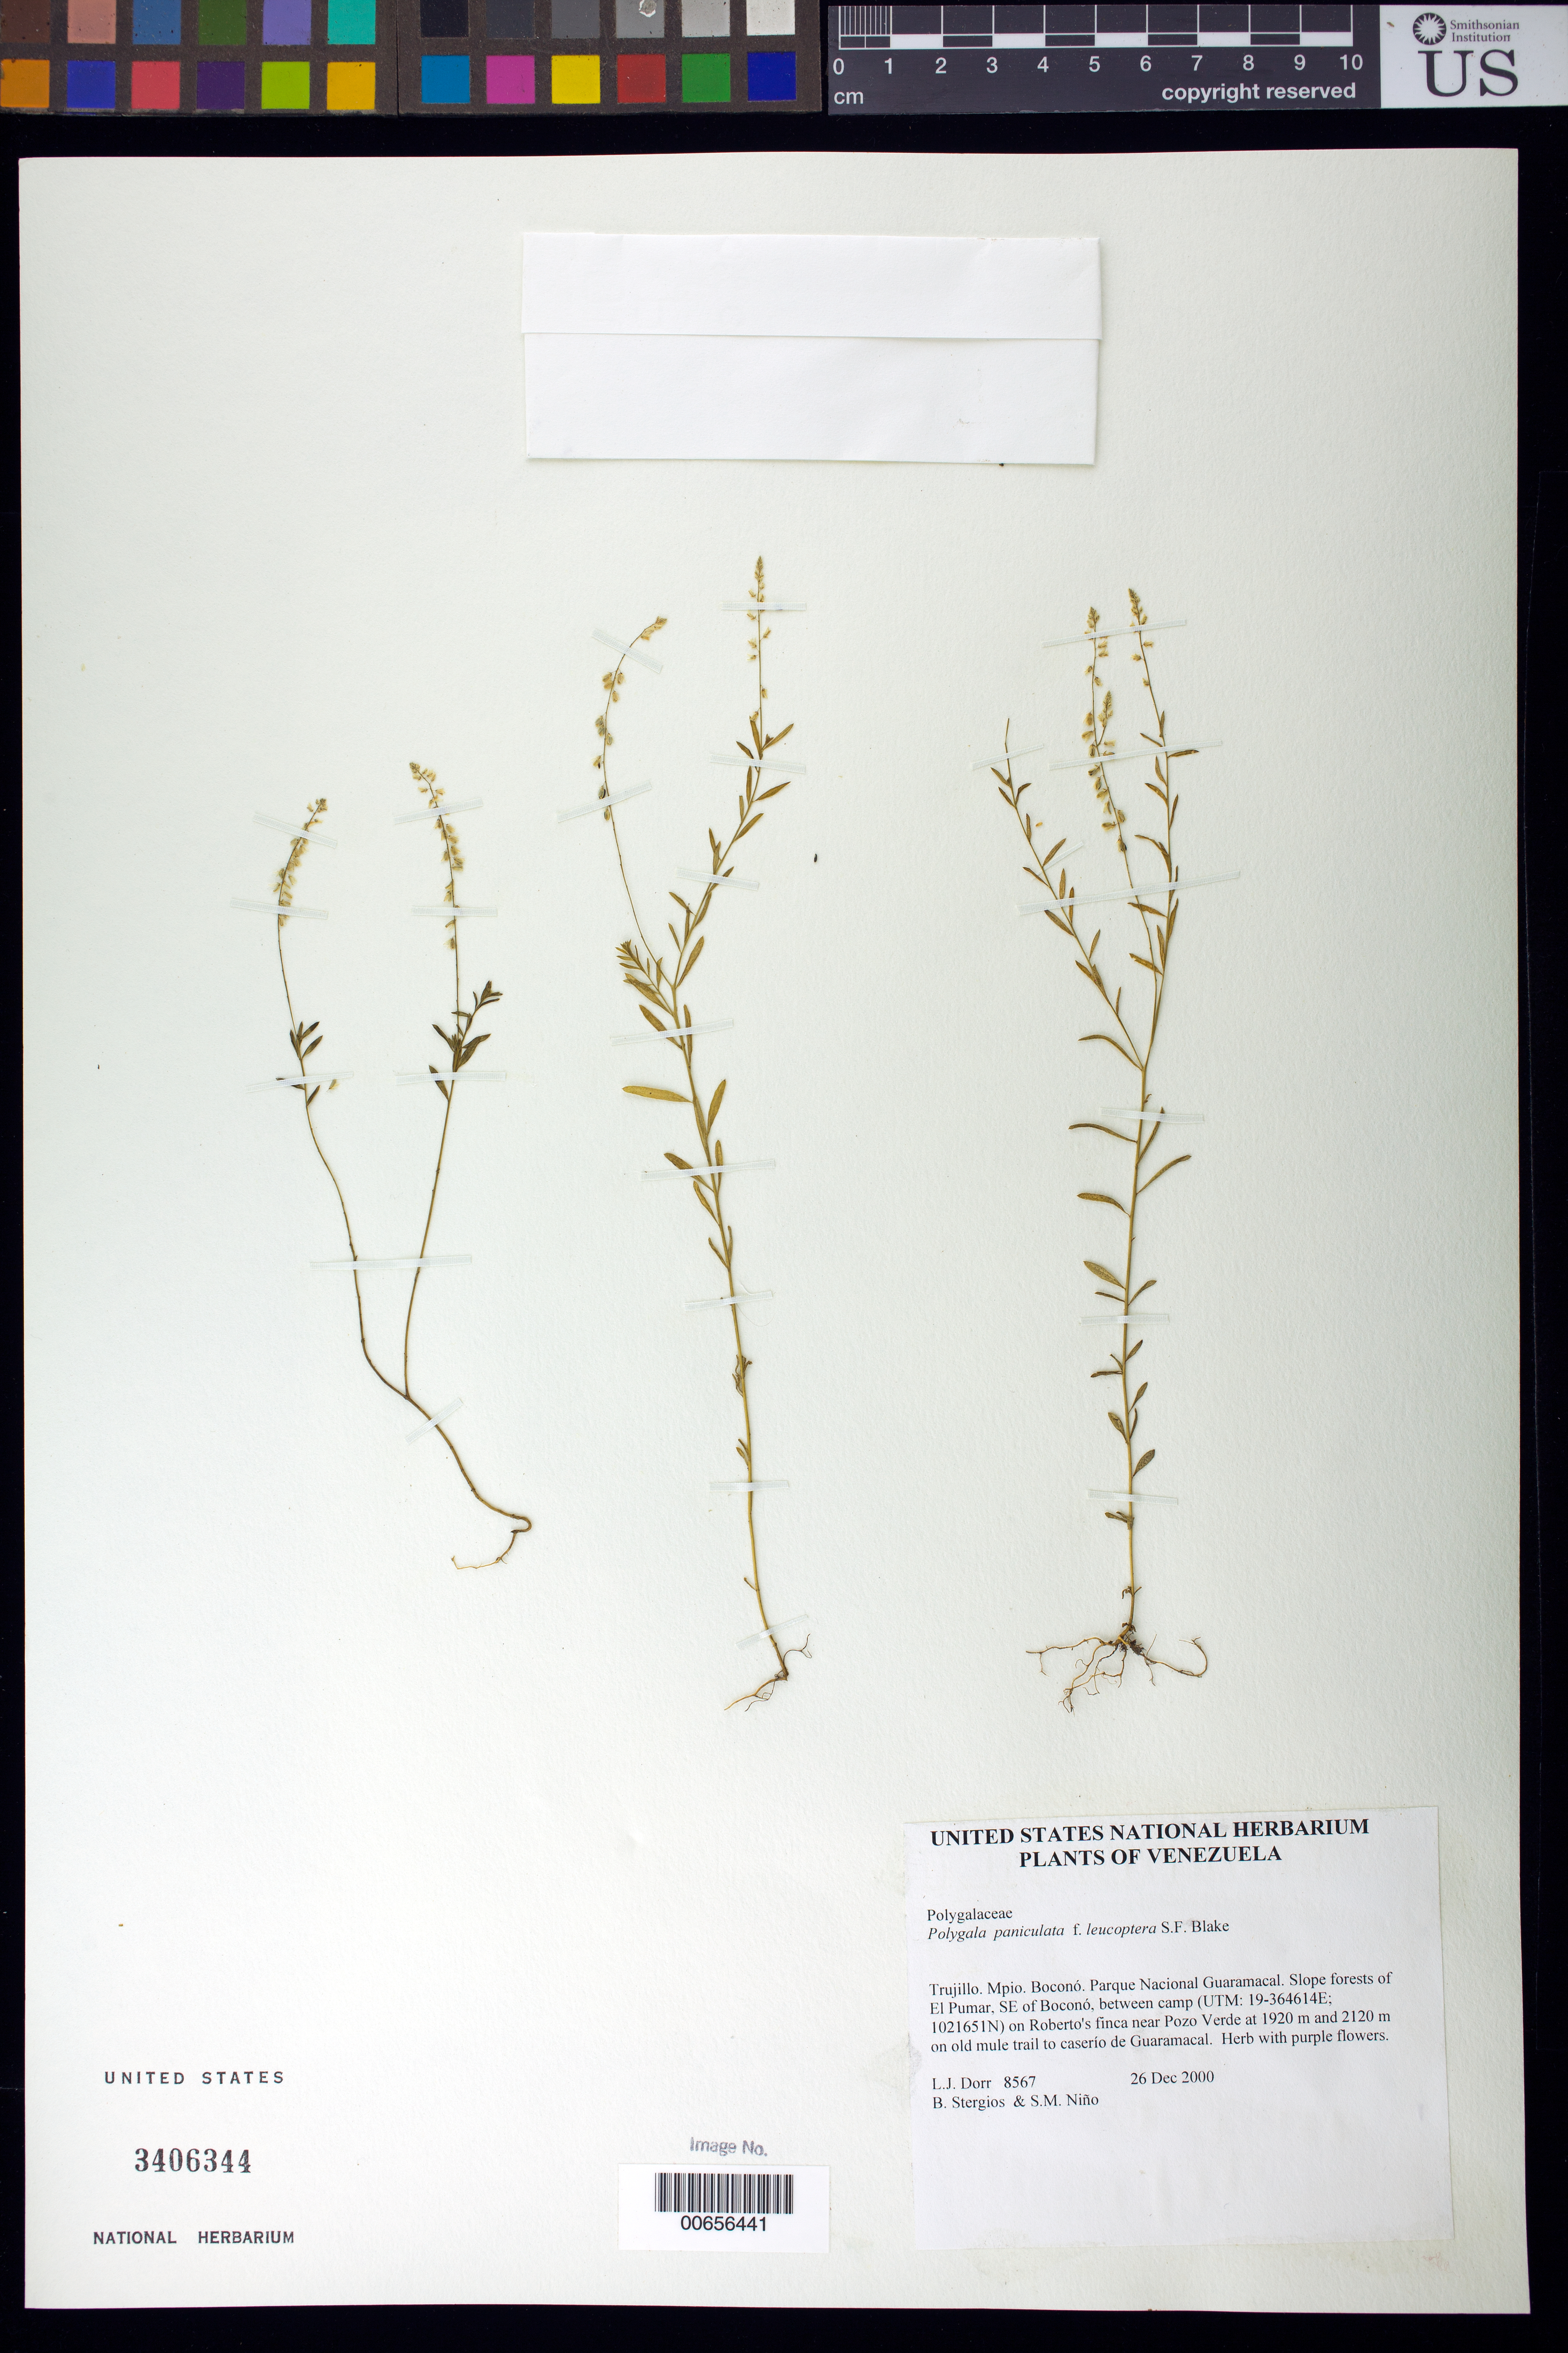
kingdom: Plantae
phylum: Tracheophyta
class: Magnoliopsida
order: Fabales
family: Polygalaceae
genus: Polygala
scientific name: Polygala paniculata f. leucoptera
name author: S.F. Blake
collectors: L. J. Dorr, B. G. Stergios & S. M. Niño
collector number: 8567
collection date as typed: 26 Dec 2000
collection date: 2000-12-26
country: Venezuela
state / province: Trujillo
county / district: Boconó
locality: Parque Nacional Guaramacal. El Pumar, SE of Boconó, between camp on Roberto's finca near Pozo Verde at 1920 m and 2120 m on old mule trail to caserío de Guaramacal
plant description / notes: CTES, PORT, US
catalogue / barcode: US 3406344